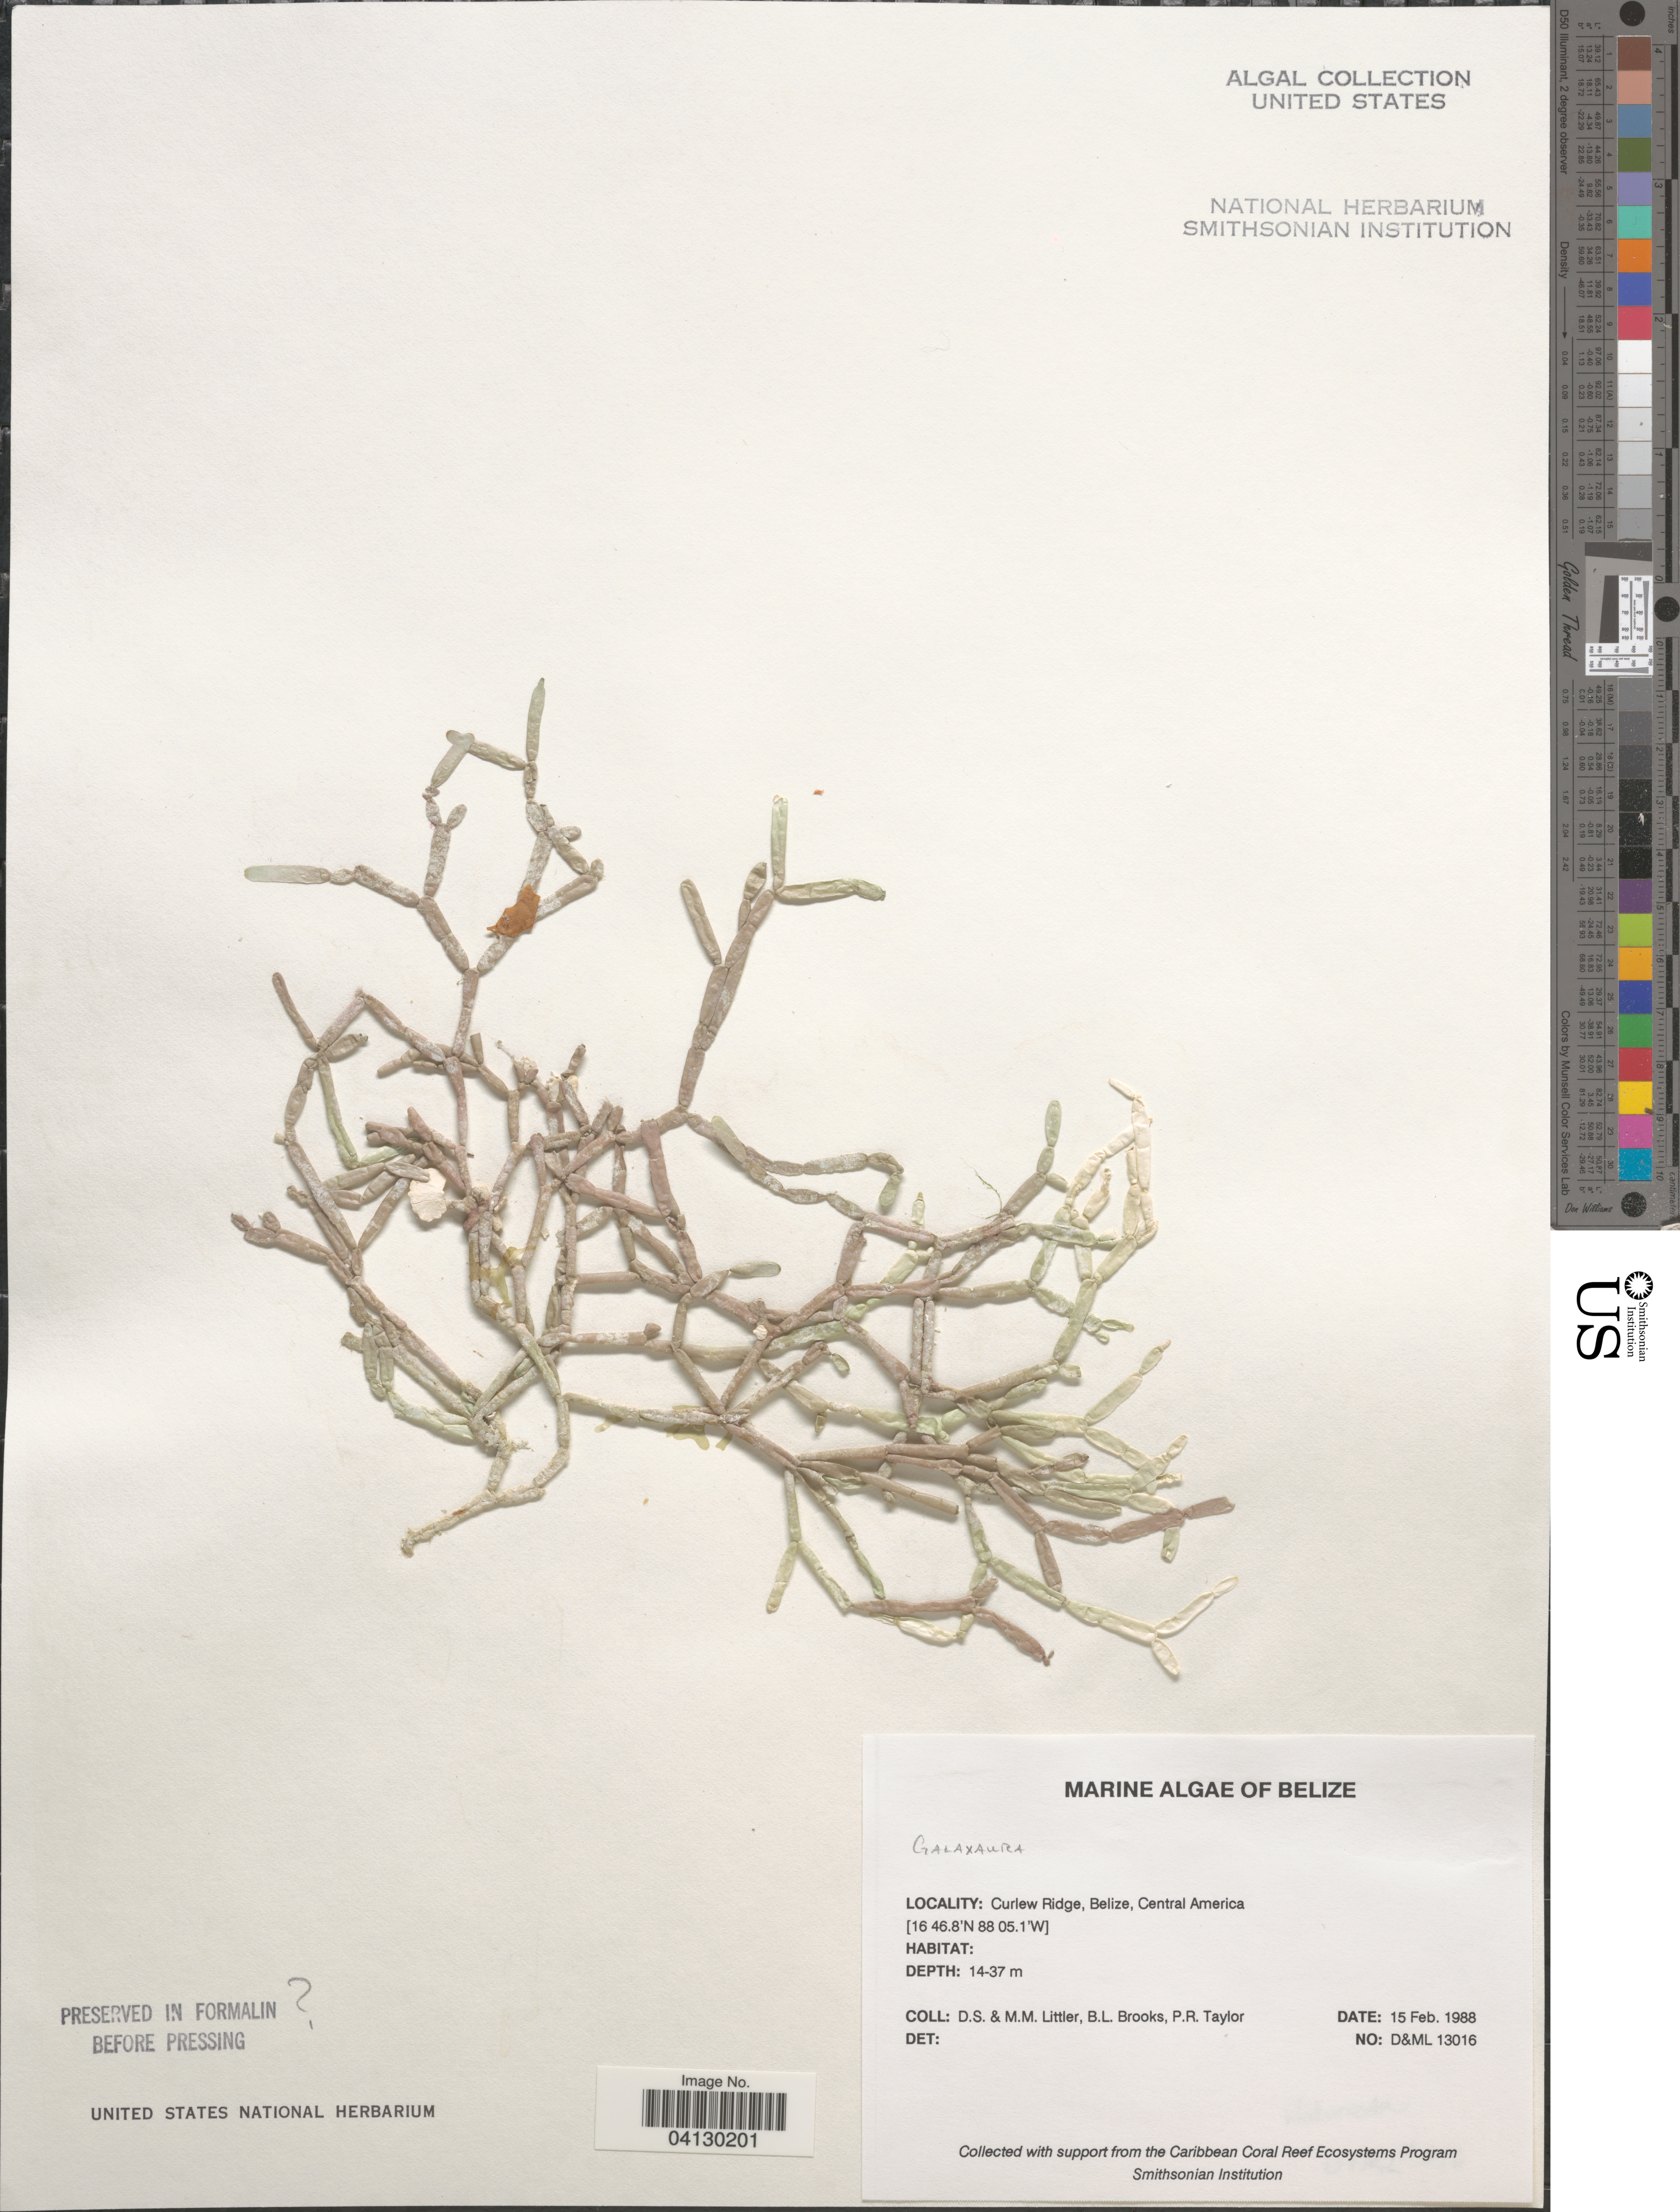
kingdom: Plantae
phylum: Rhodophyta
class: Florideophyceae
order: Nemaliales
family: Galaxauraceae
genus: Dichotomaria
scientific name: Dichotomaria obtusata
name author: (Ellis & Sol.) Lam.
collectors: D. S. Littler, B. Brooks & P. R. Taylor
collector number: D&ML13016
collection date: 1988-02-15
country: Belize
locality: Curlew Ridge.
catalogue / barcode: US 328601